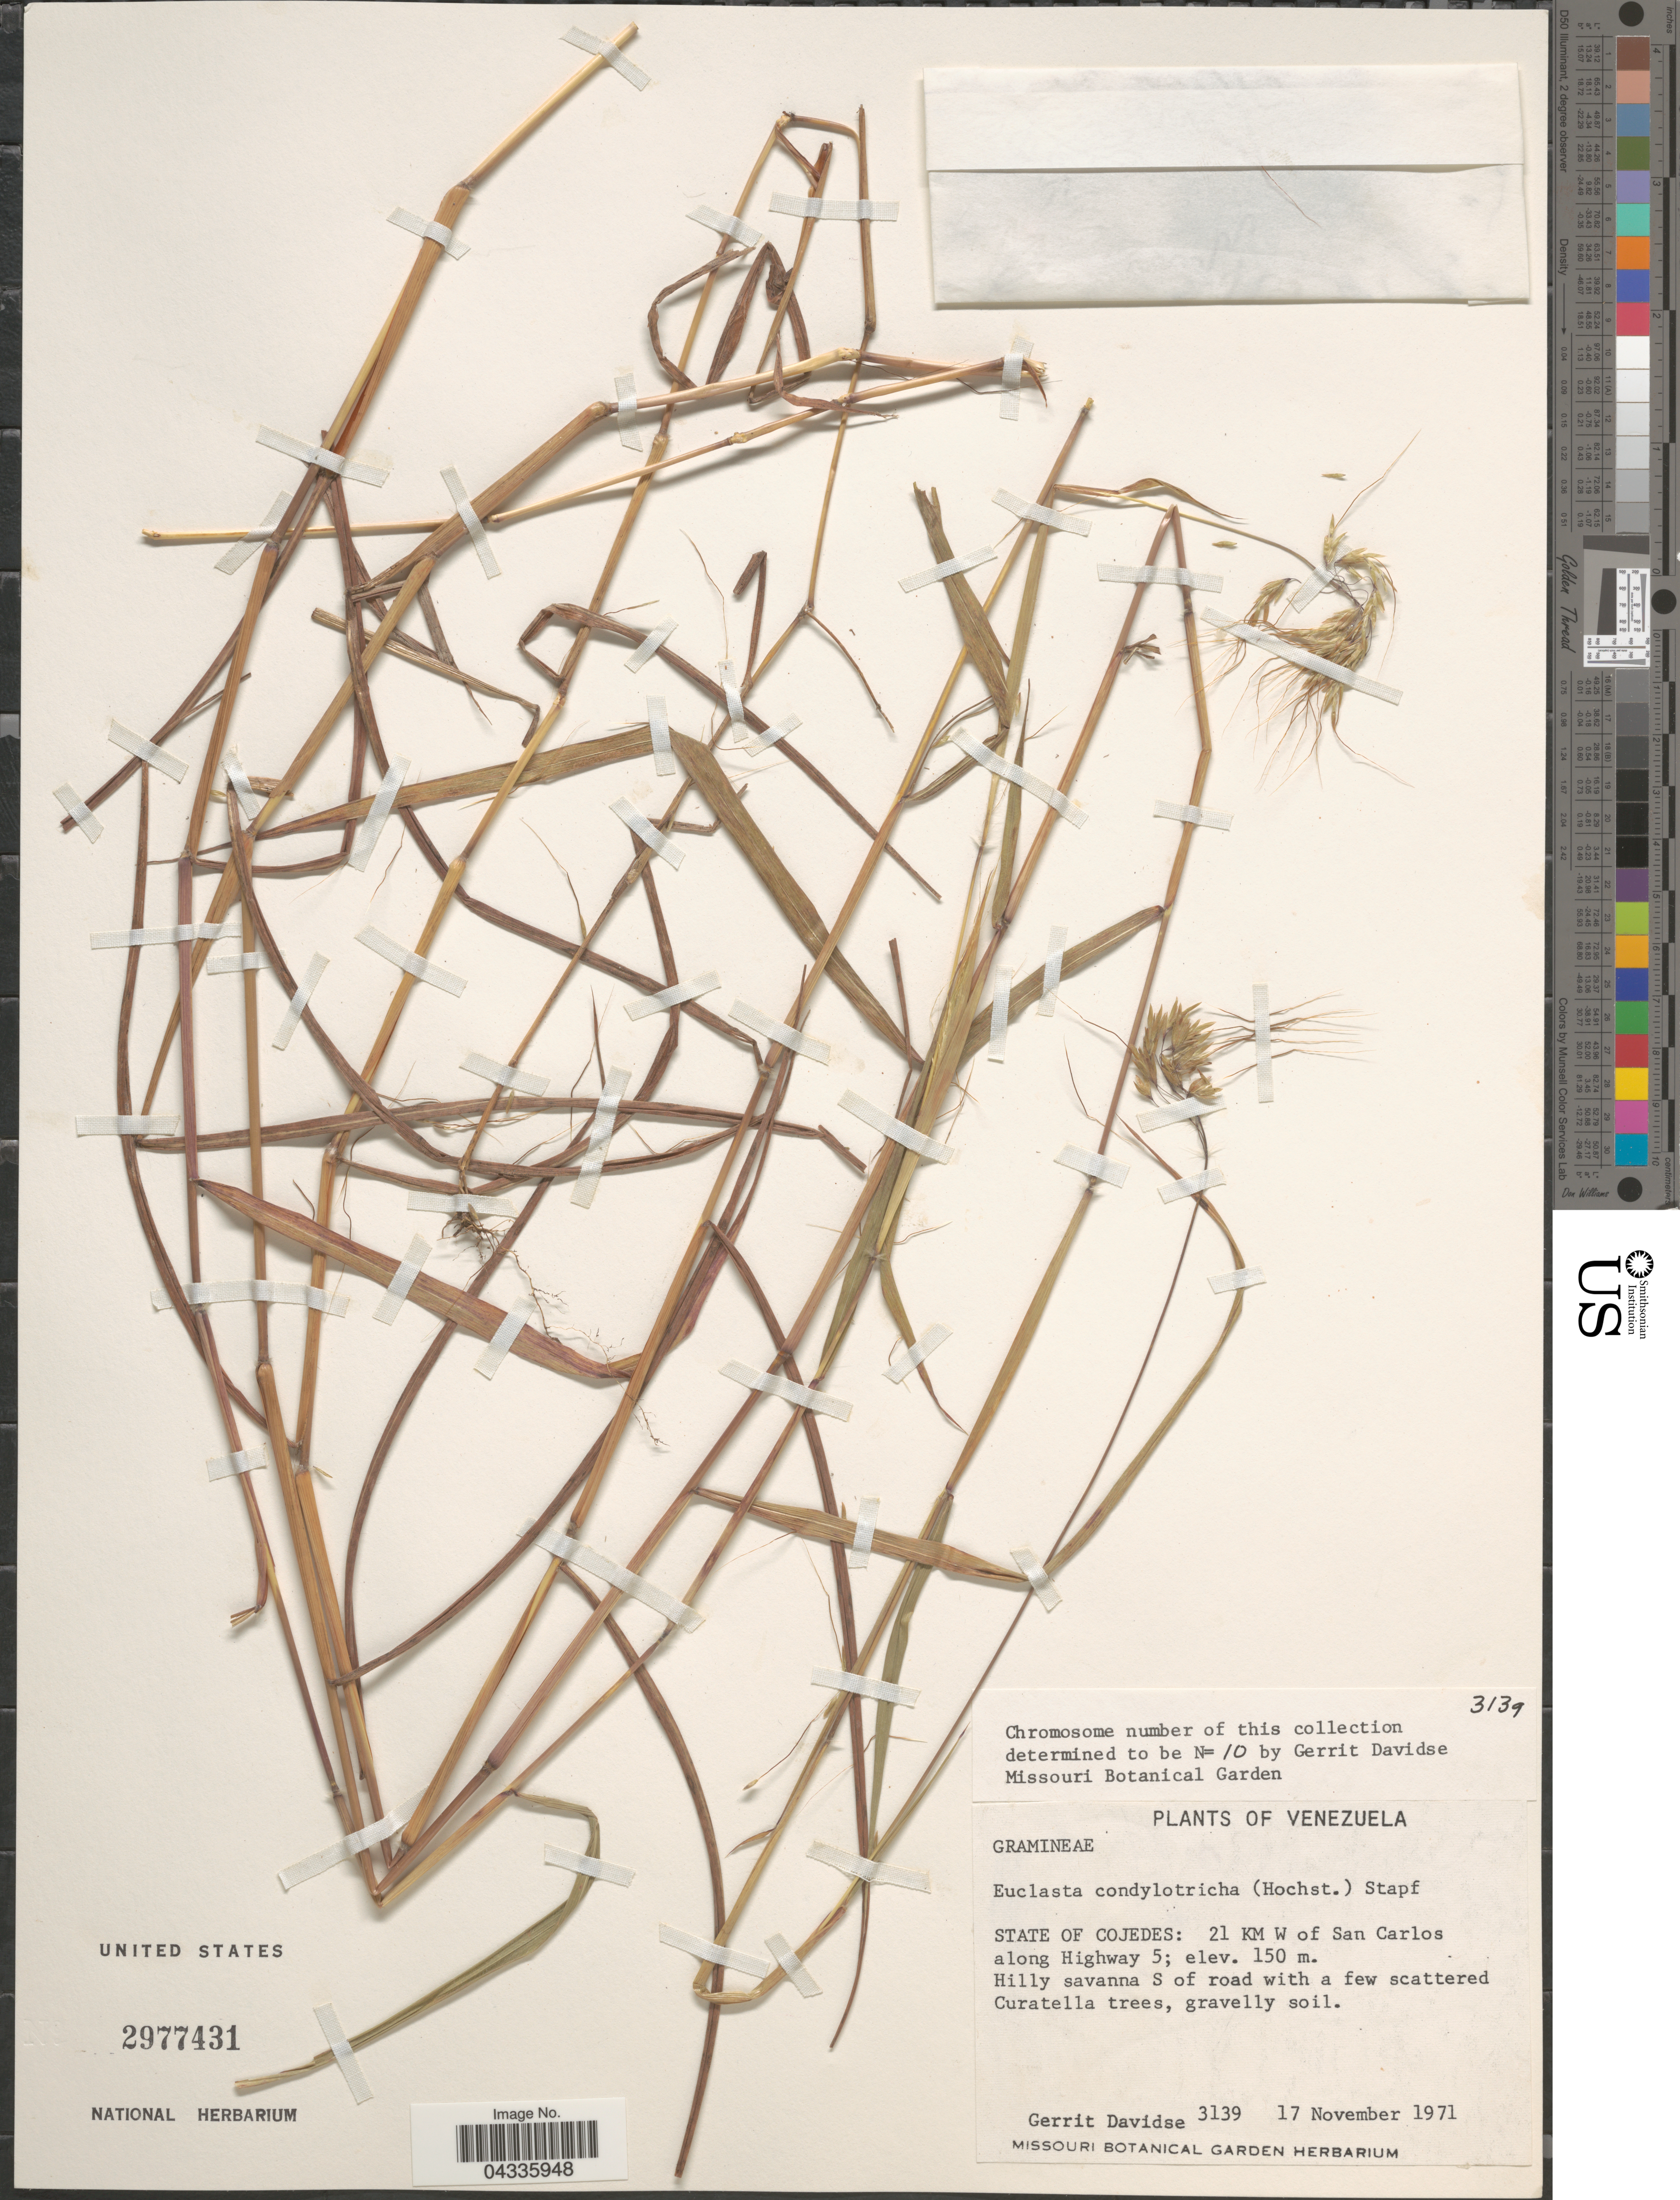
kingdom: Plantae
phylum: Tracheophyta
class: Liliopsida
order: Poales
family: Poaceae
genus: Euclasta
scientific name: Euclasta condylotricha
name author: (Hochst. ex Steud.) Stapf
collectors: G. Davidse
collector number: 3139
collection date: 1971-11-17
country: Venezuela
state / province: Cojedes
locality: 21 KM W of San Carlos along Highway 5; Hilly savanna S of road with a few scattered Curatella trees, gravelly soil.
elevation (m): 150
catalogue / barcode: US 2977431